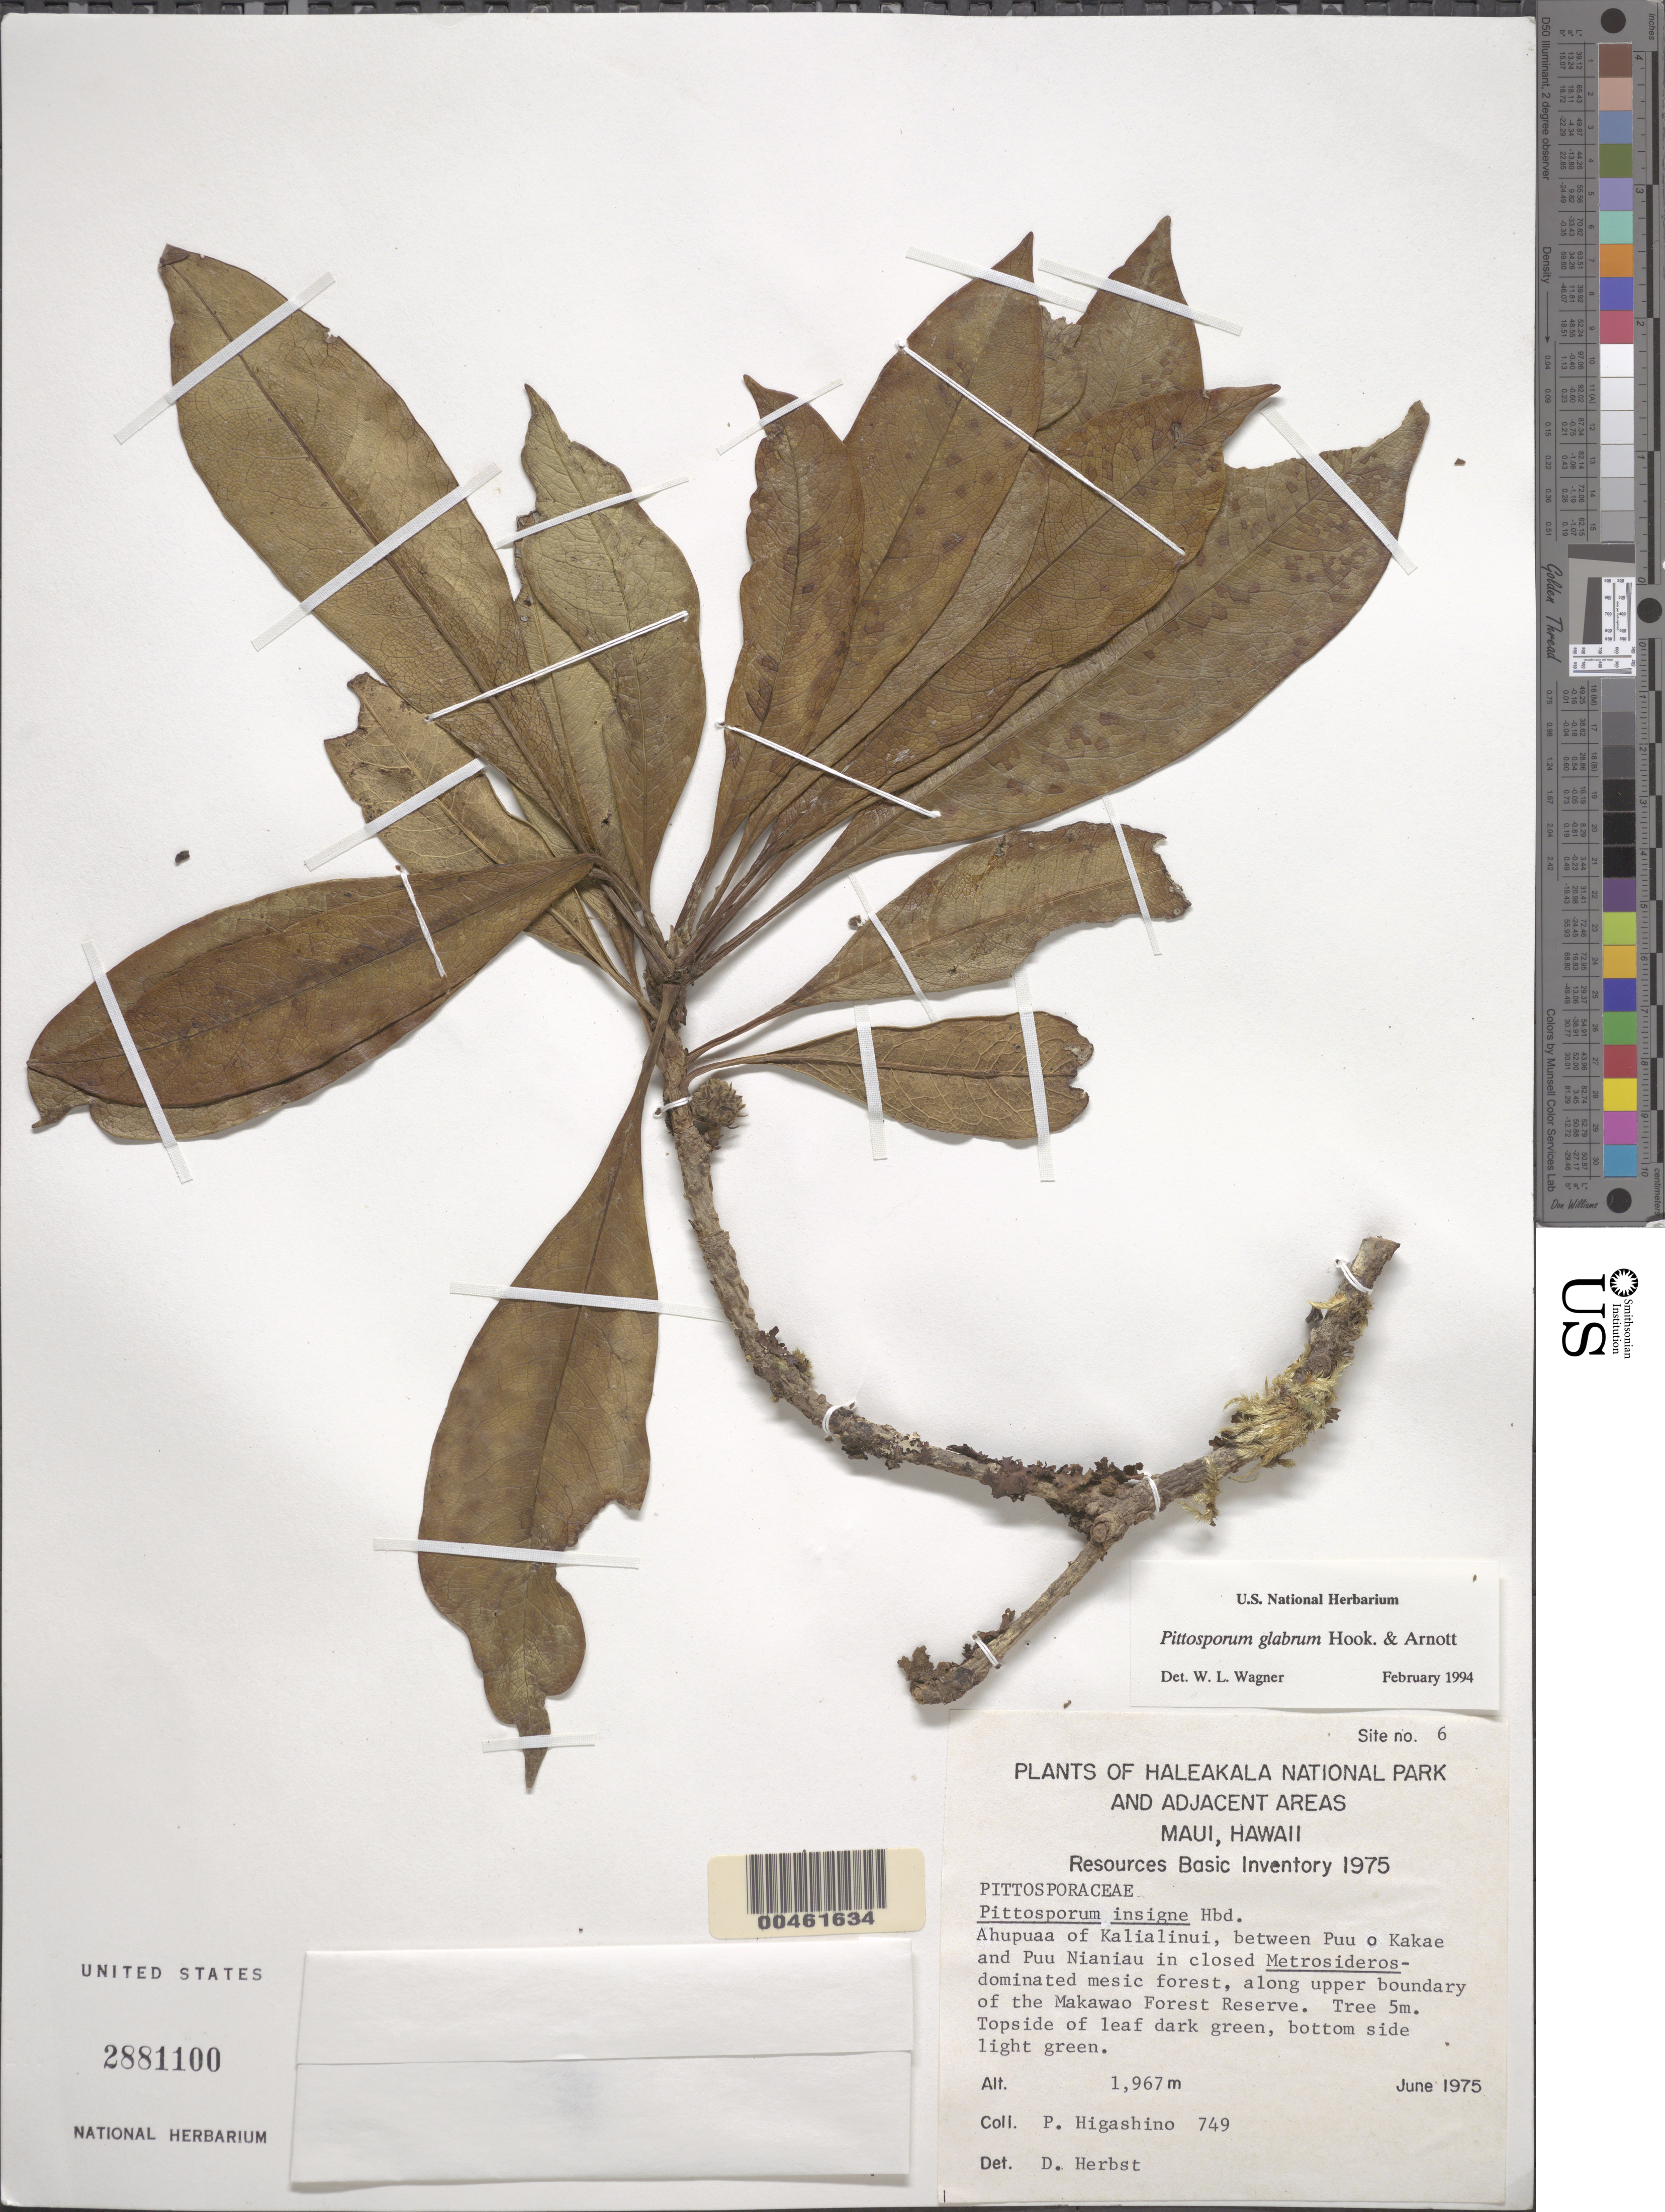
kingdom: Plantae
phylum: Tracheophyta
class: Magnoliopsida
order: Apiales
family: Pittosporaceae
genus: Pittosporum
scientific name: Pittosporum glabrum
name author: Hook. & Arn.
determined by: Wagner, W. L., (BOT), Smithsonian Institution - National Museum of Natural History (UNITED STATES)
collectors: P. Higashino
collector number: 749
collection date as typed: Jun 1975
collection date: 1975-06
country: United States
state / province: Hawaii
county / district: Maui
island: Maui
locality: Ahupuaa of Kalialinui, between Puu o Kakae and Puu Nianiau, Haleakala National Park and Adjacent Areas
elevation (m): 1967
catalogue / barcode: US 2881100